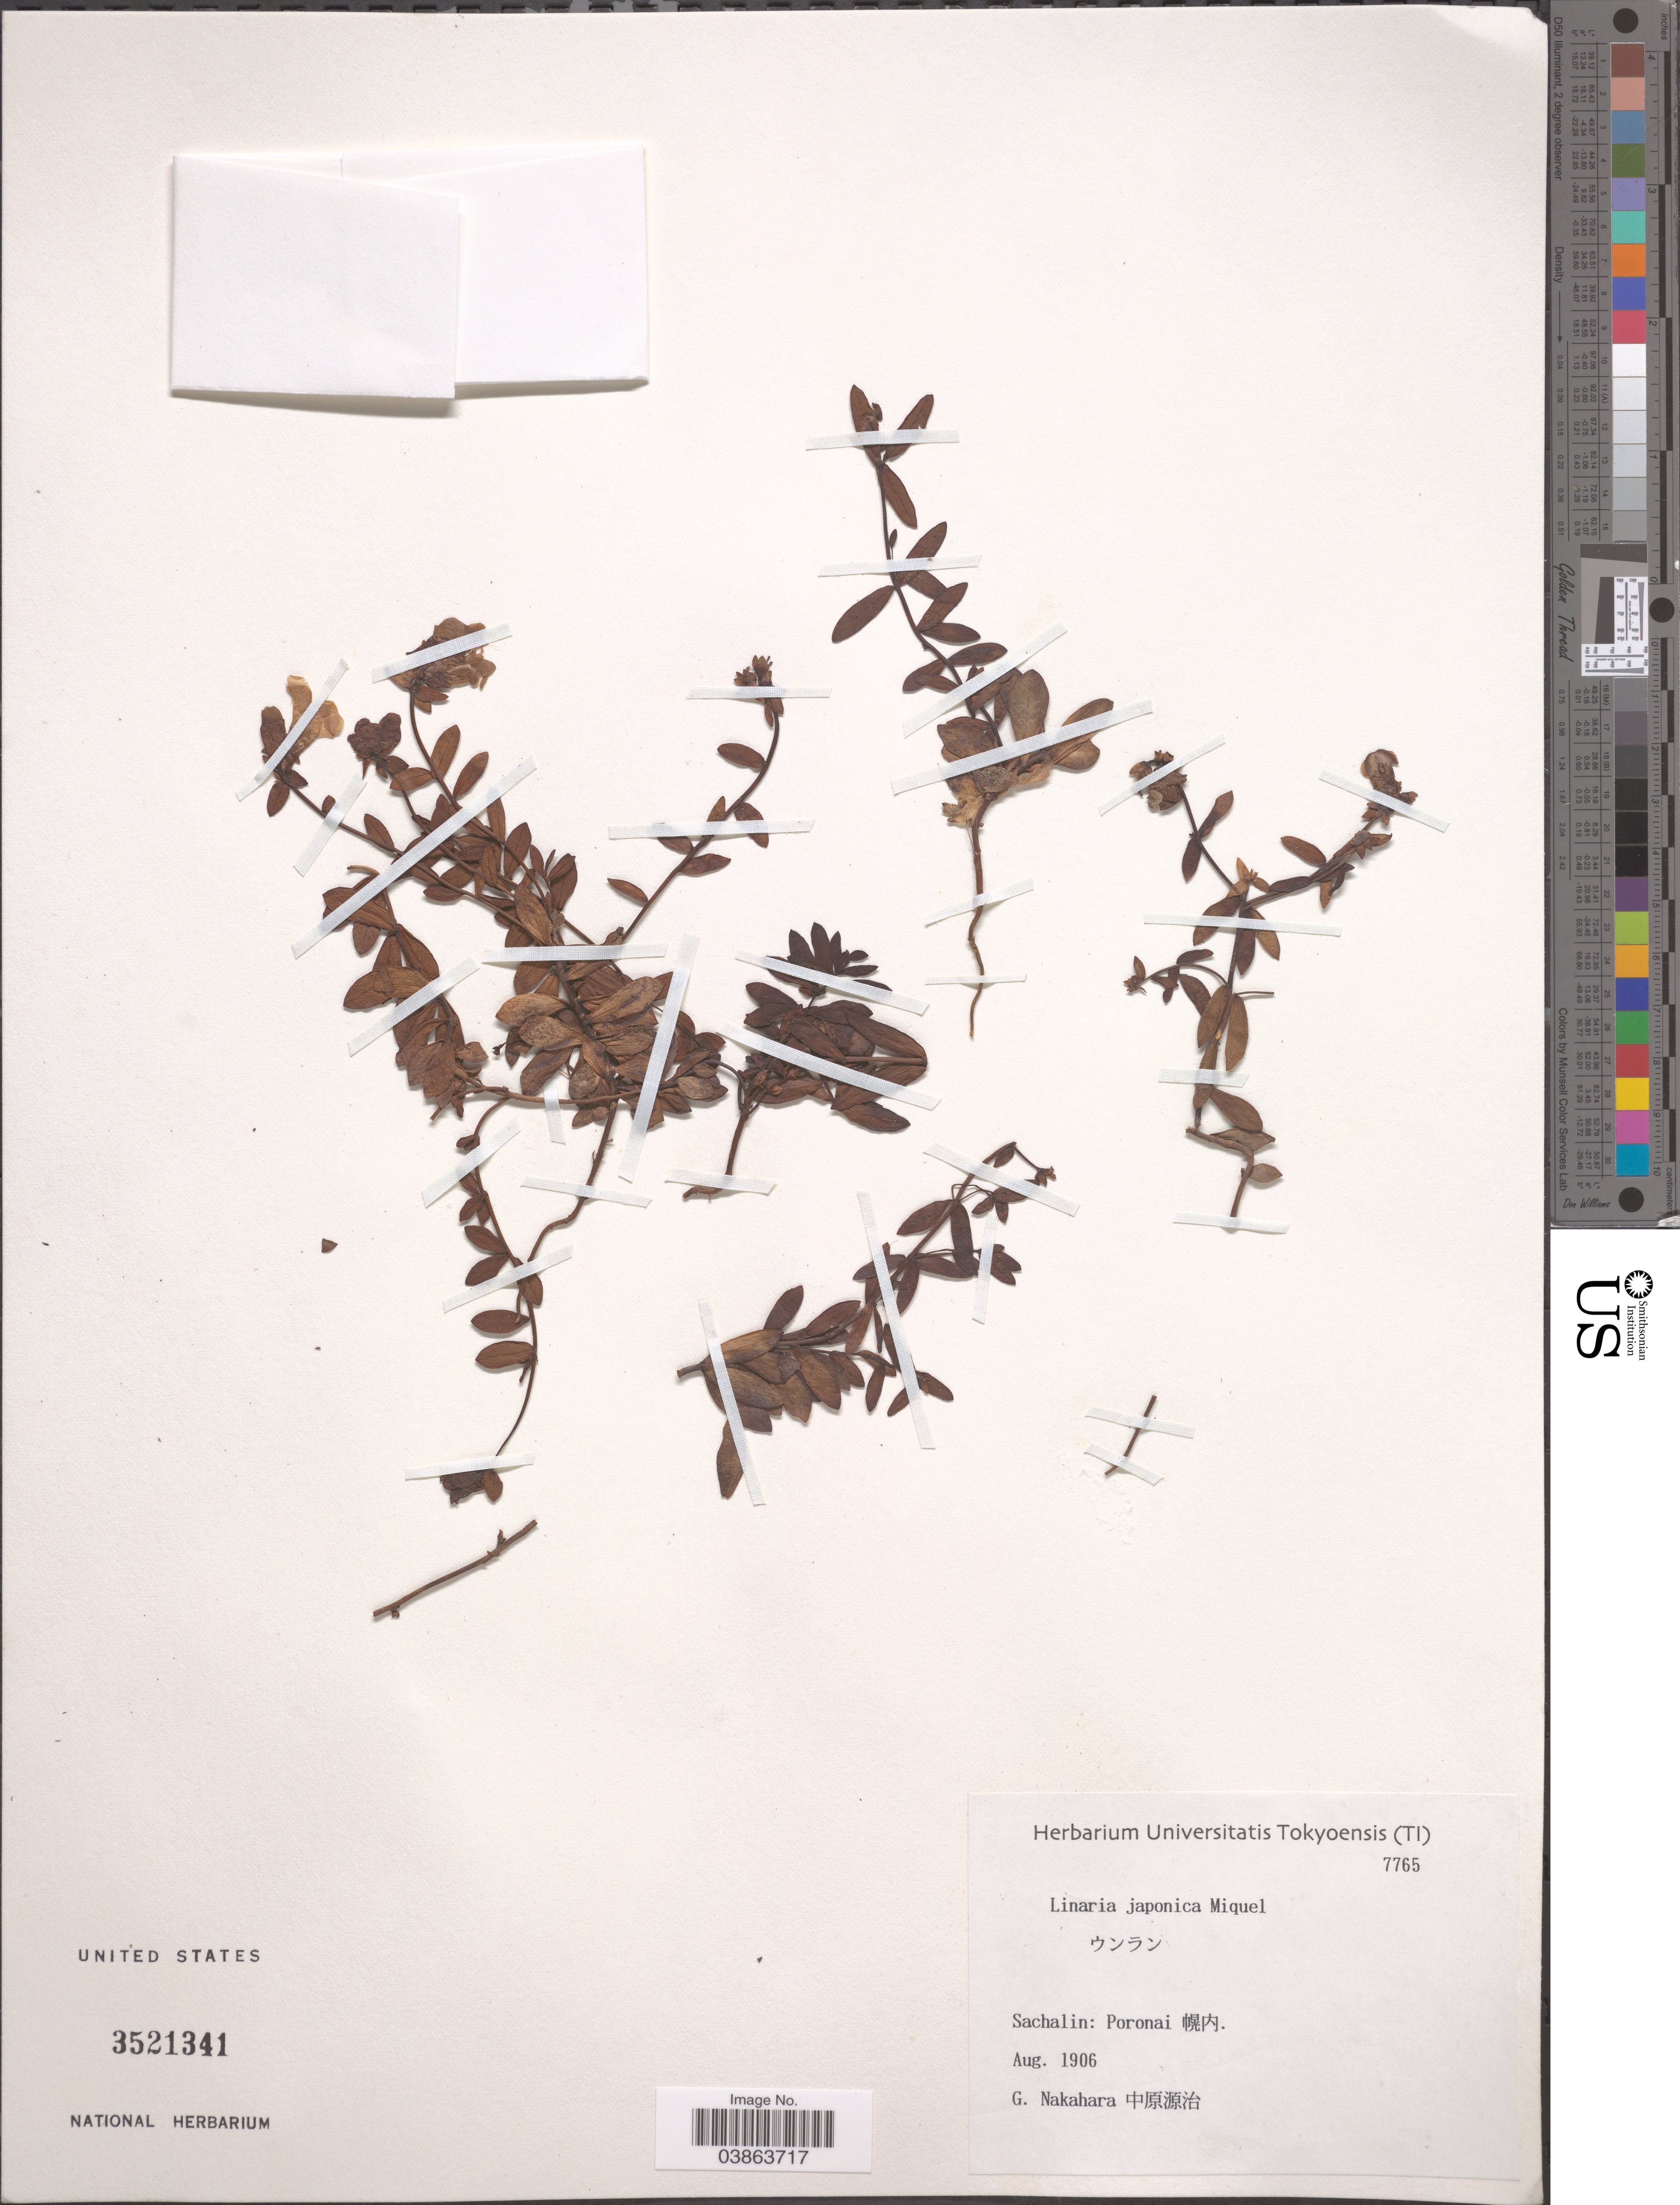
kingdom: Plantae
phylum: Tracheophyta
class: Magnoliopsida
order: Lamiales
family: Plantaginaceae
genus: Linaria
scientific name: Linaria japonica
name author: Miq.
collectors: G. Nakahara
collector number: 7765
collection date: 1906-08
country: Russian Federation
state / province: Sakhalin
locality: Sachalin: Poronai X.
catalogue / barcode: US 3521341